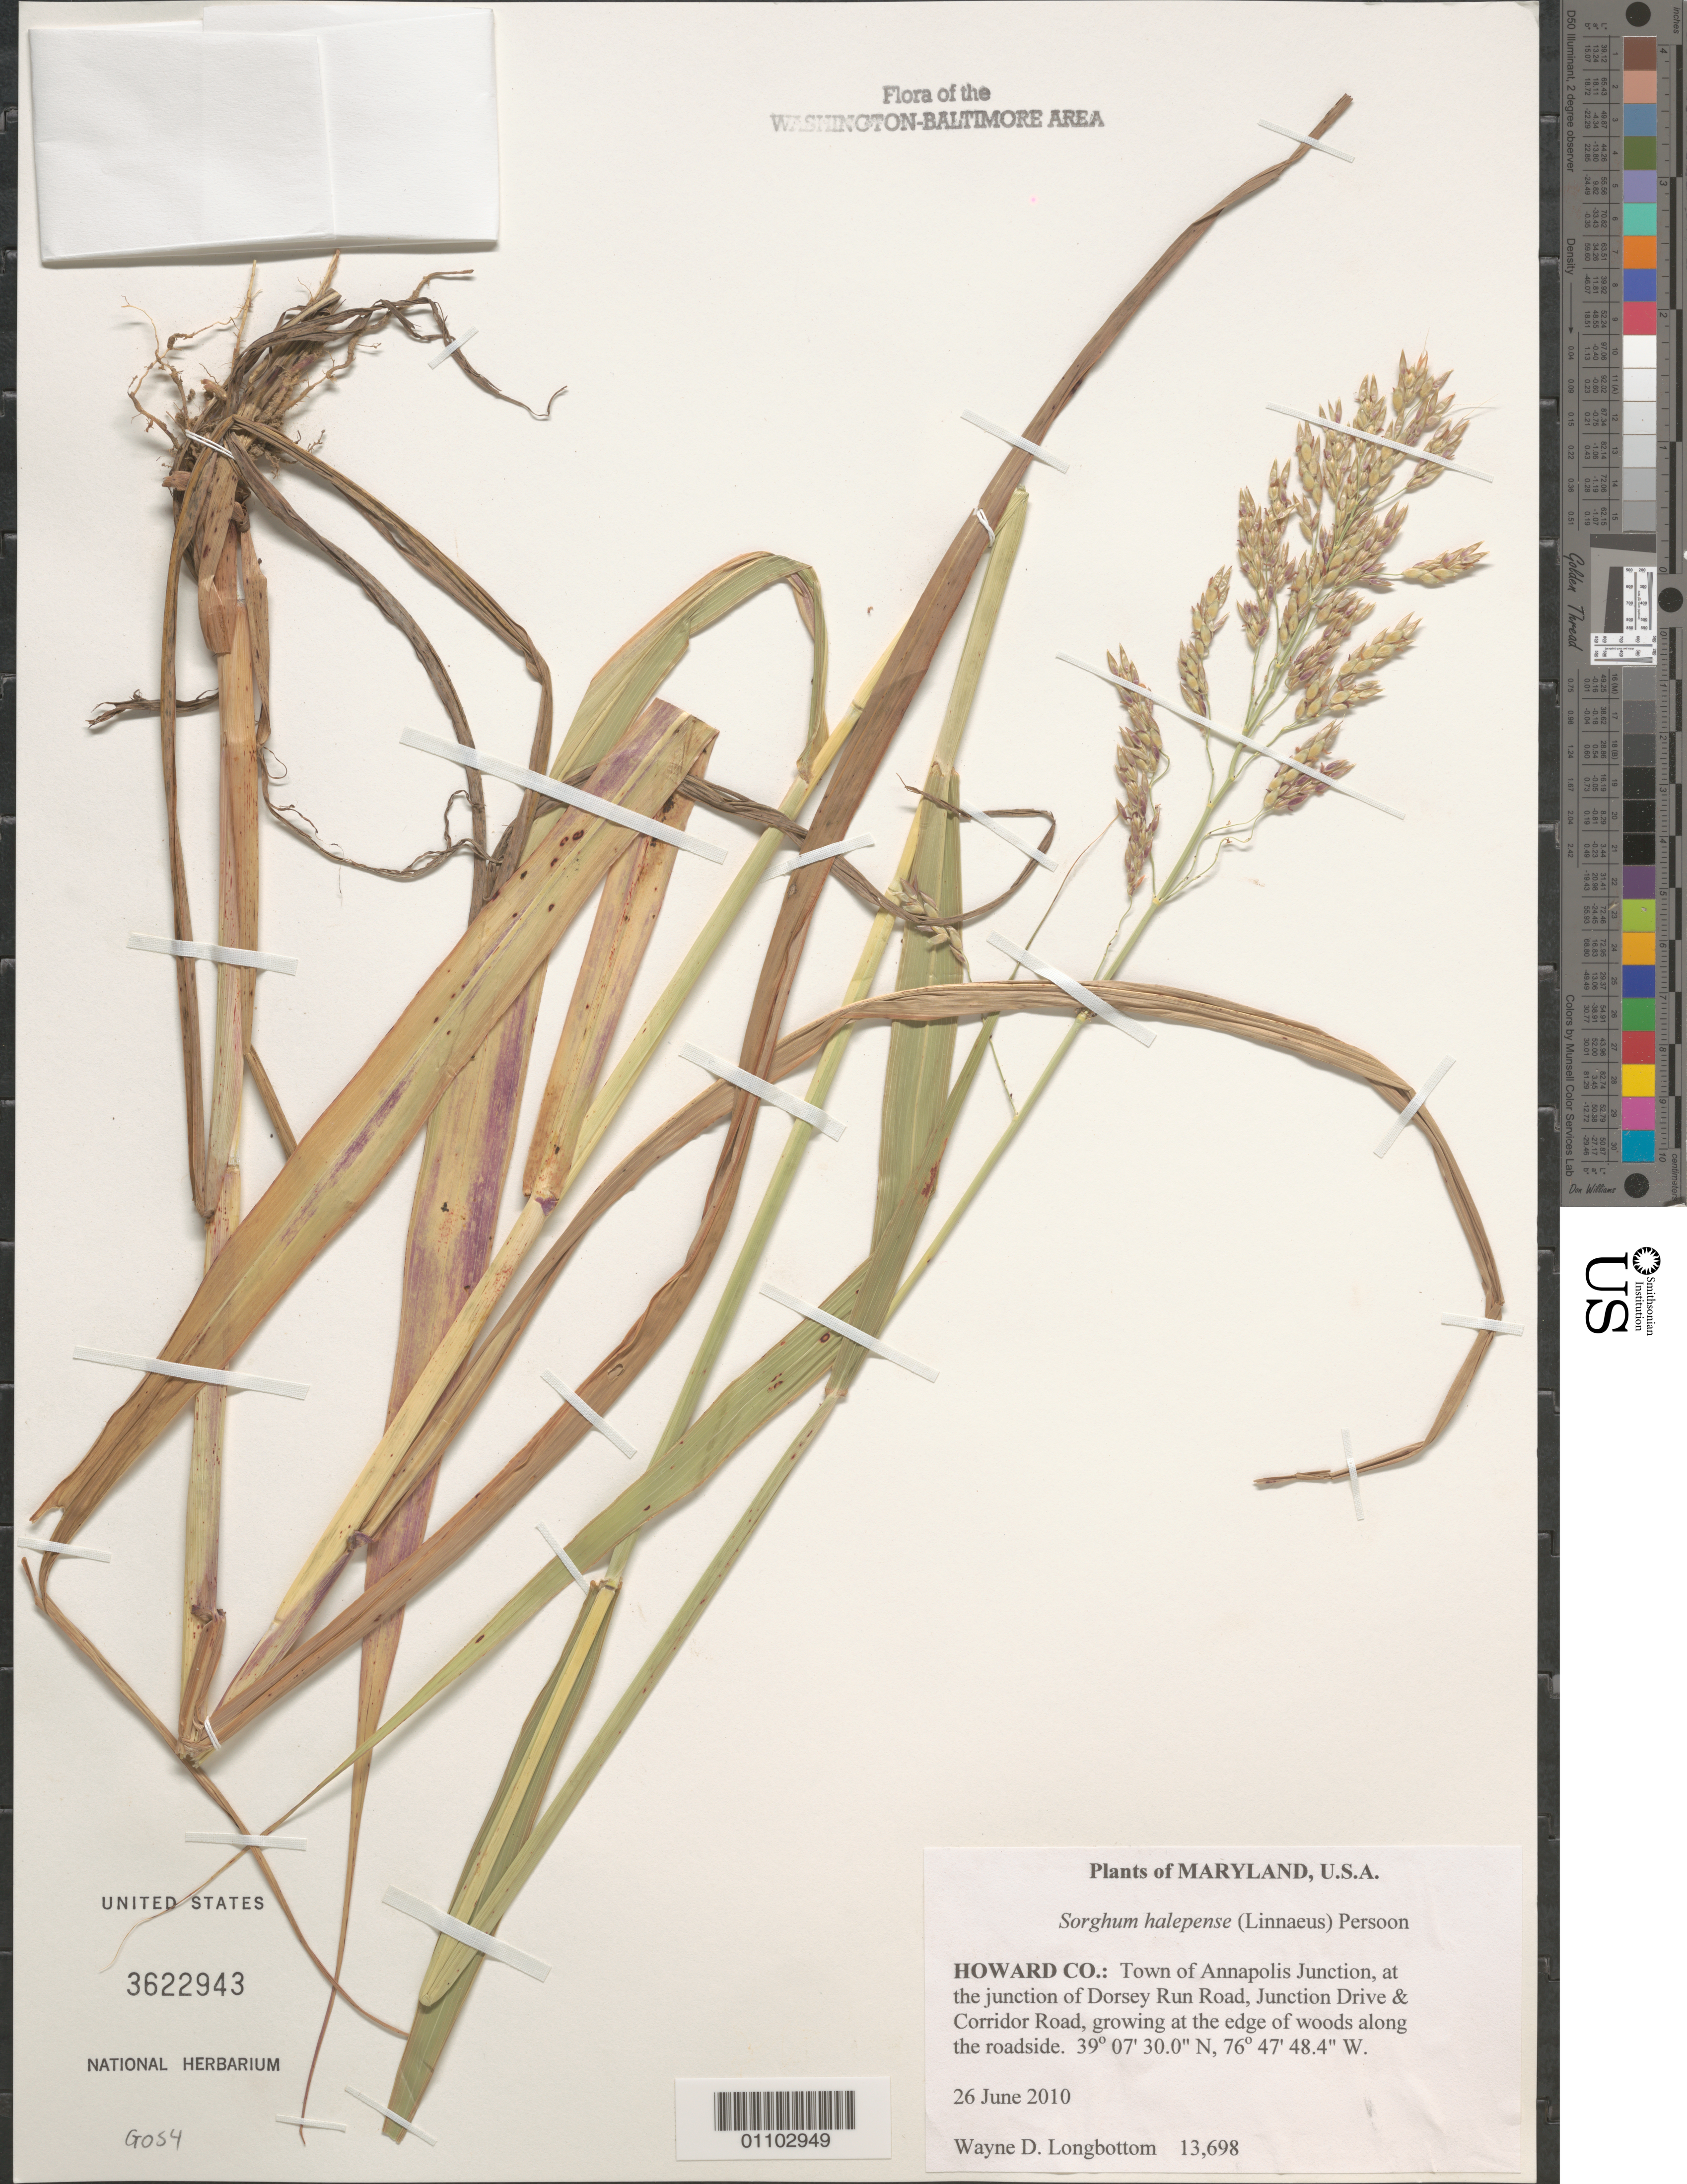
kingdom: Plantae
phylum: Tracheophyta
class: Liliopsida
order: Poales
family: Poaceae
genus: Sorghum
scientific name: Sorghum halepense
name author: (L.) Pers.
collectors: W. D. Longbottom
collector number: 13698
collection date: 2010-06-26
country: United States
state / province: Maryland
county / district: Howard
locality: Town of Annapolis Junction, at the junction of Dorsey Run Road, Junction Drive & Corridor Road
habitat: Growing at the edge of woods along the roadside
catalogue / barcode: US 3622943